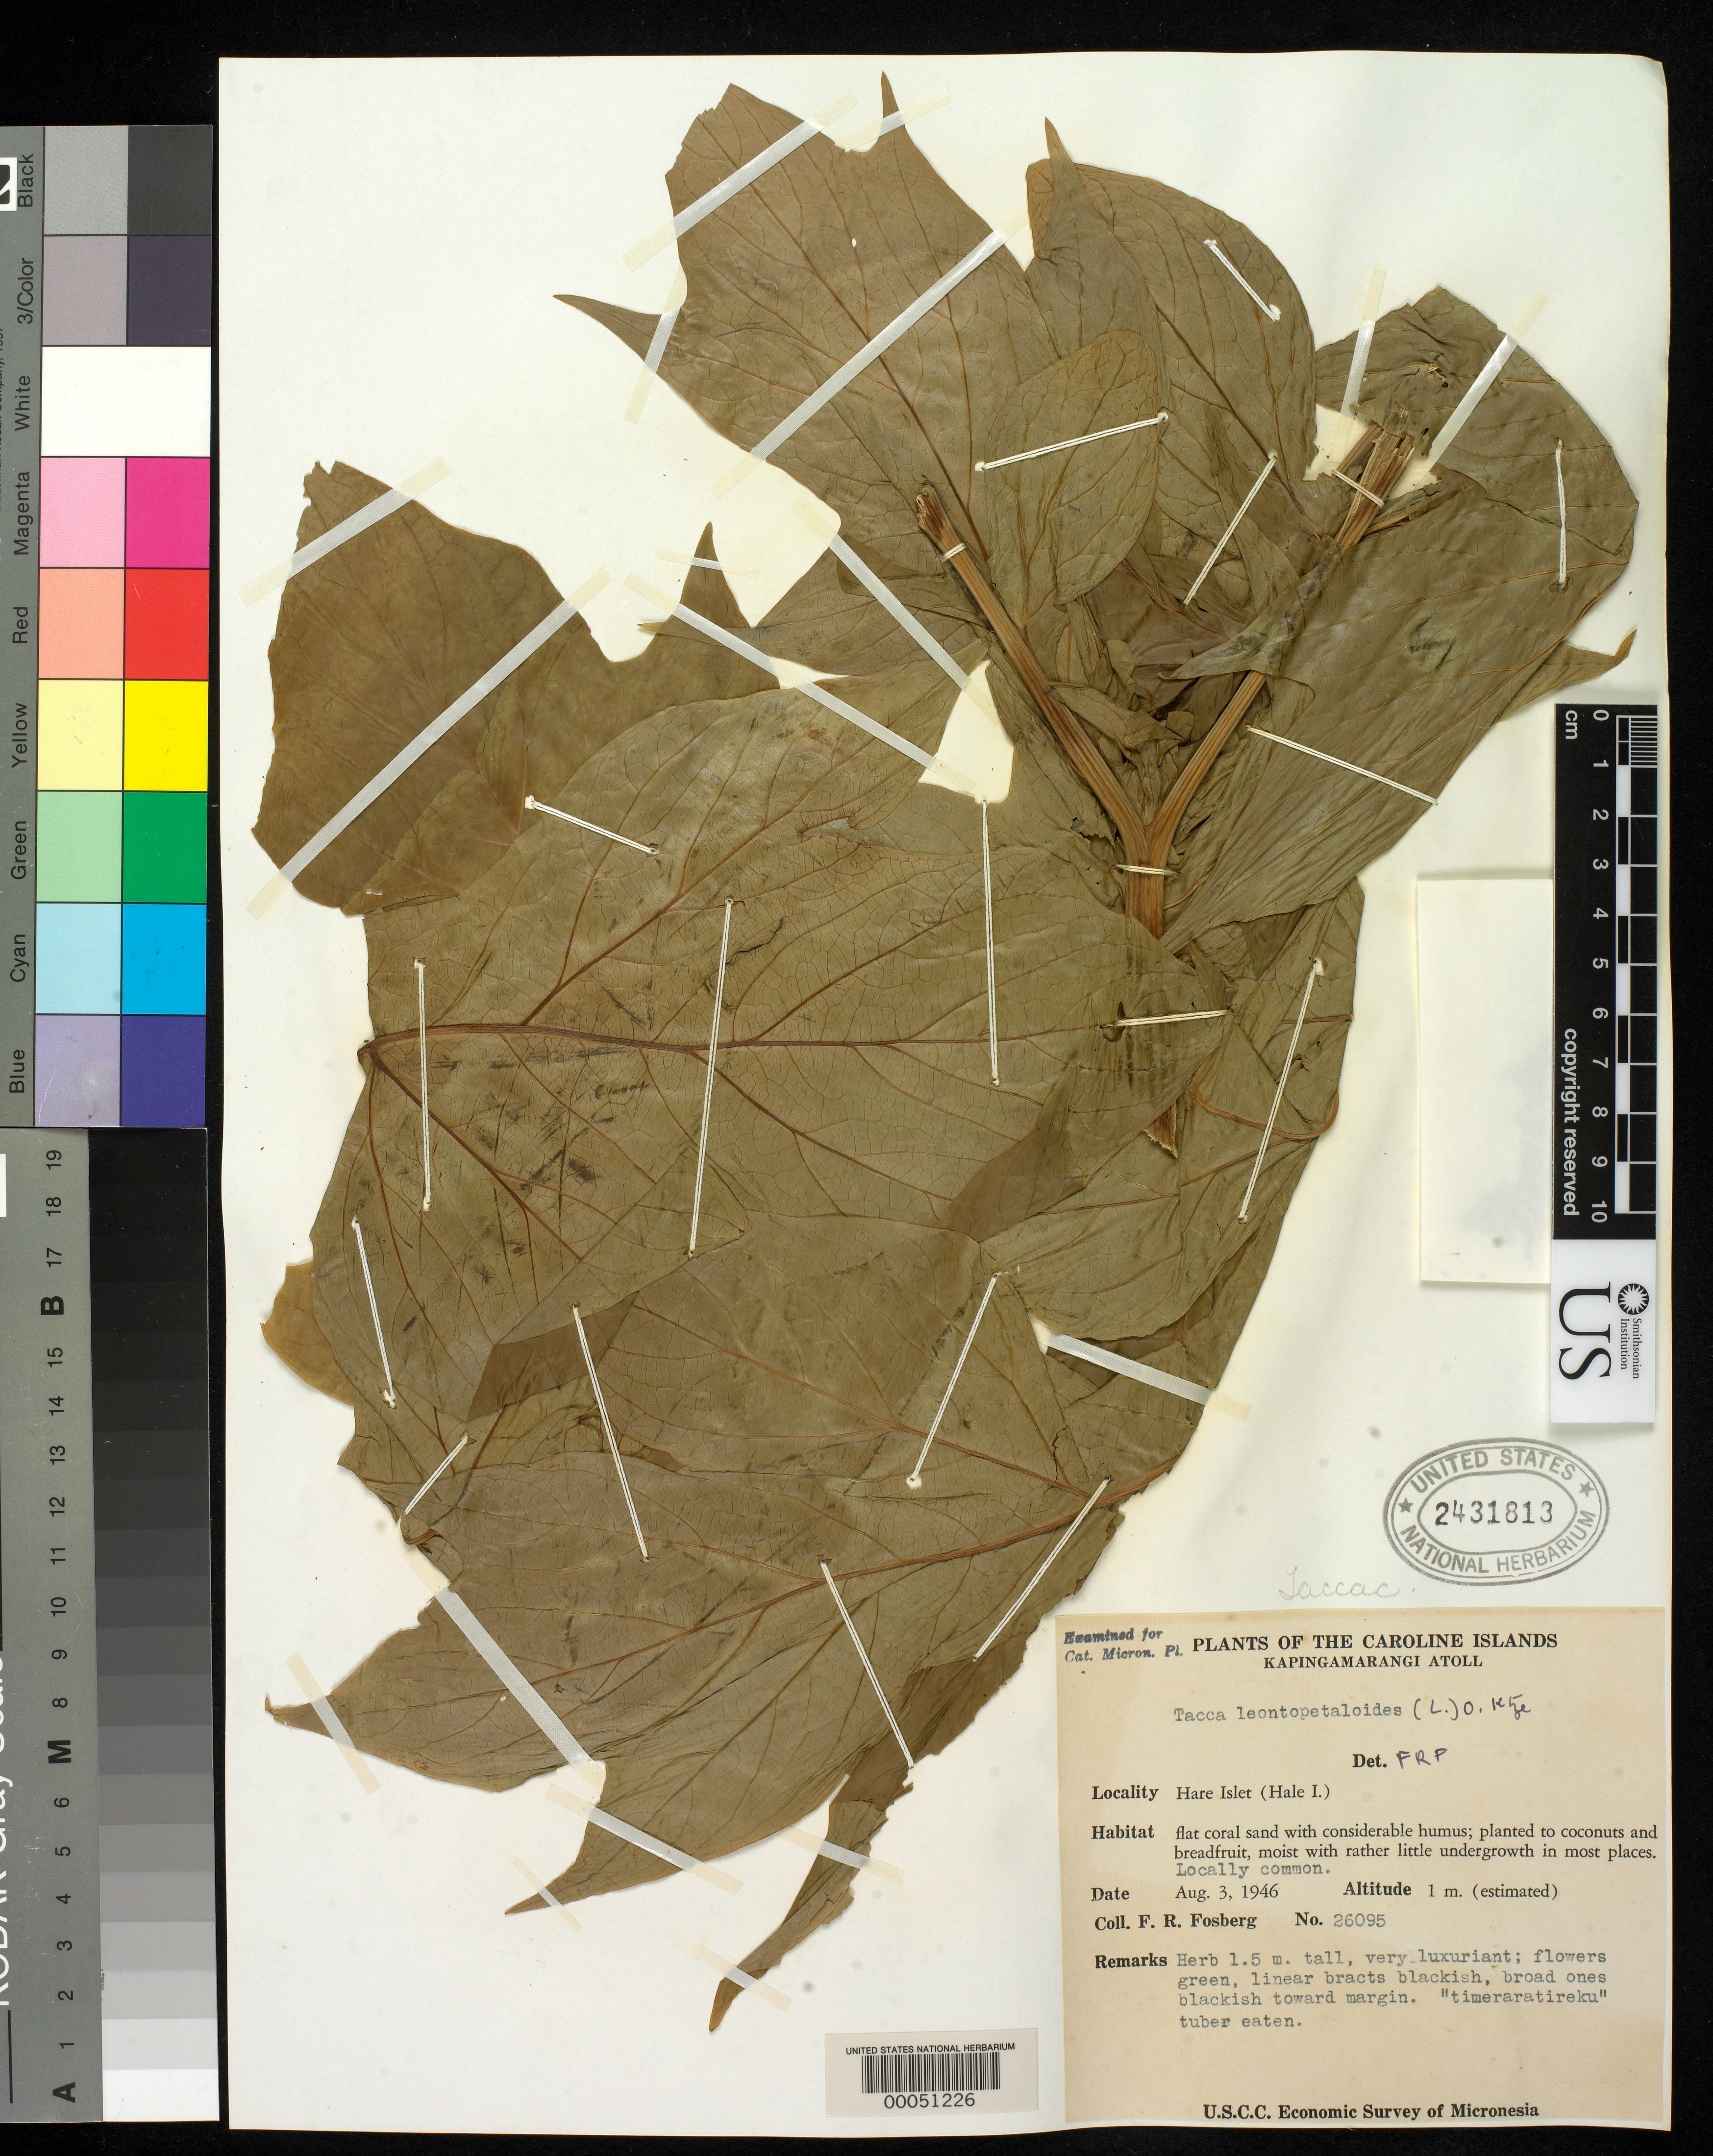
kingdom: Plantae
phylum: Tracheophyta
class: Liliopsida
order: Dioscoreales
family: Dioscoreaceae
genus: Tacca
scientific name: Tacca leontopetaloides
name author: (L.) Kuntze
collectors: F. R. Fosberg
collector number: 26095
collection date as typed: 03 Aug 1946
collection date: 1946-08-03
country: Micronesia, Federated States of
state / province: Pohnpei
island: Kapingamarangi Atoll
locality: Hare Islet (Hare Island), Kapingamarangi Atoll. [state originally recorded as Truk.]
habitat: flat coral sand with considerable humus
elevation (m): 1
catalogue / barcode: US 2431813